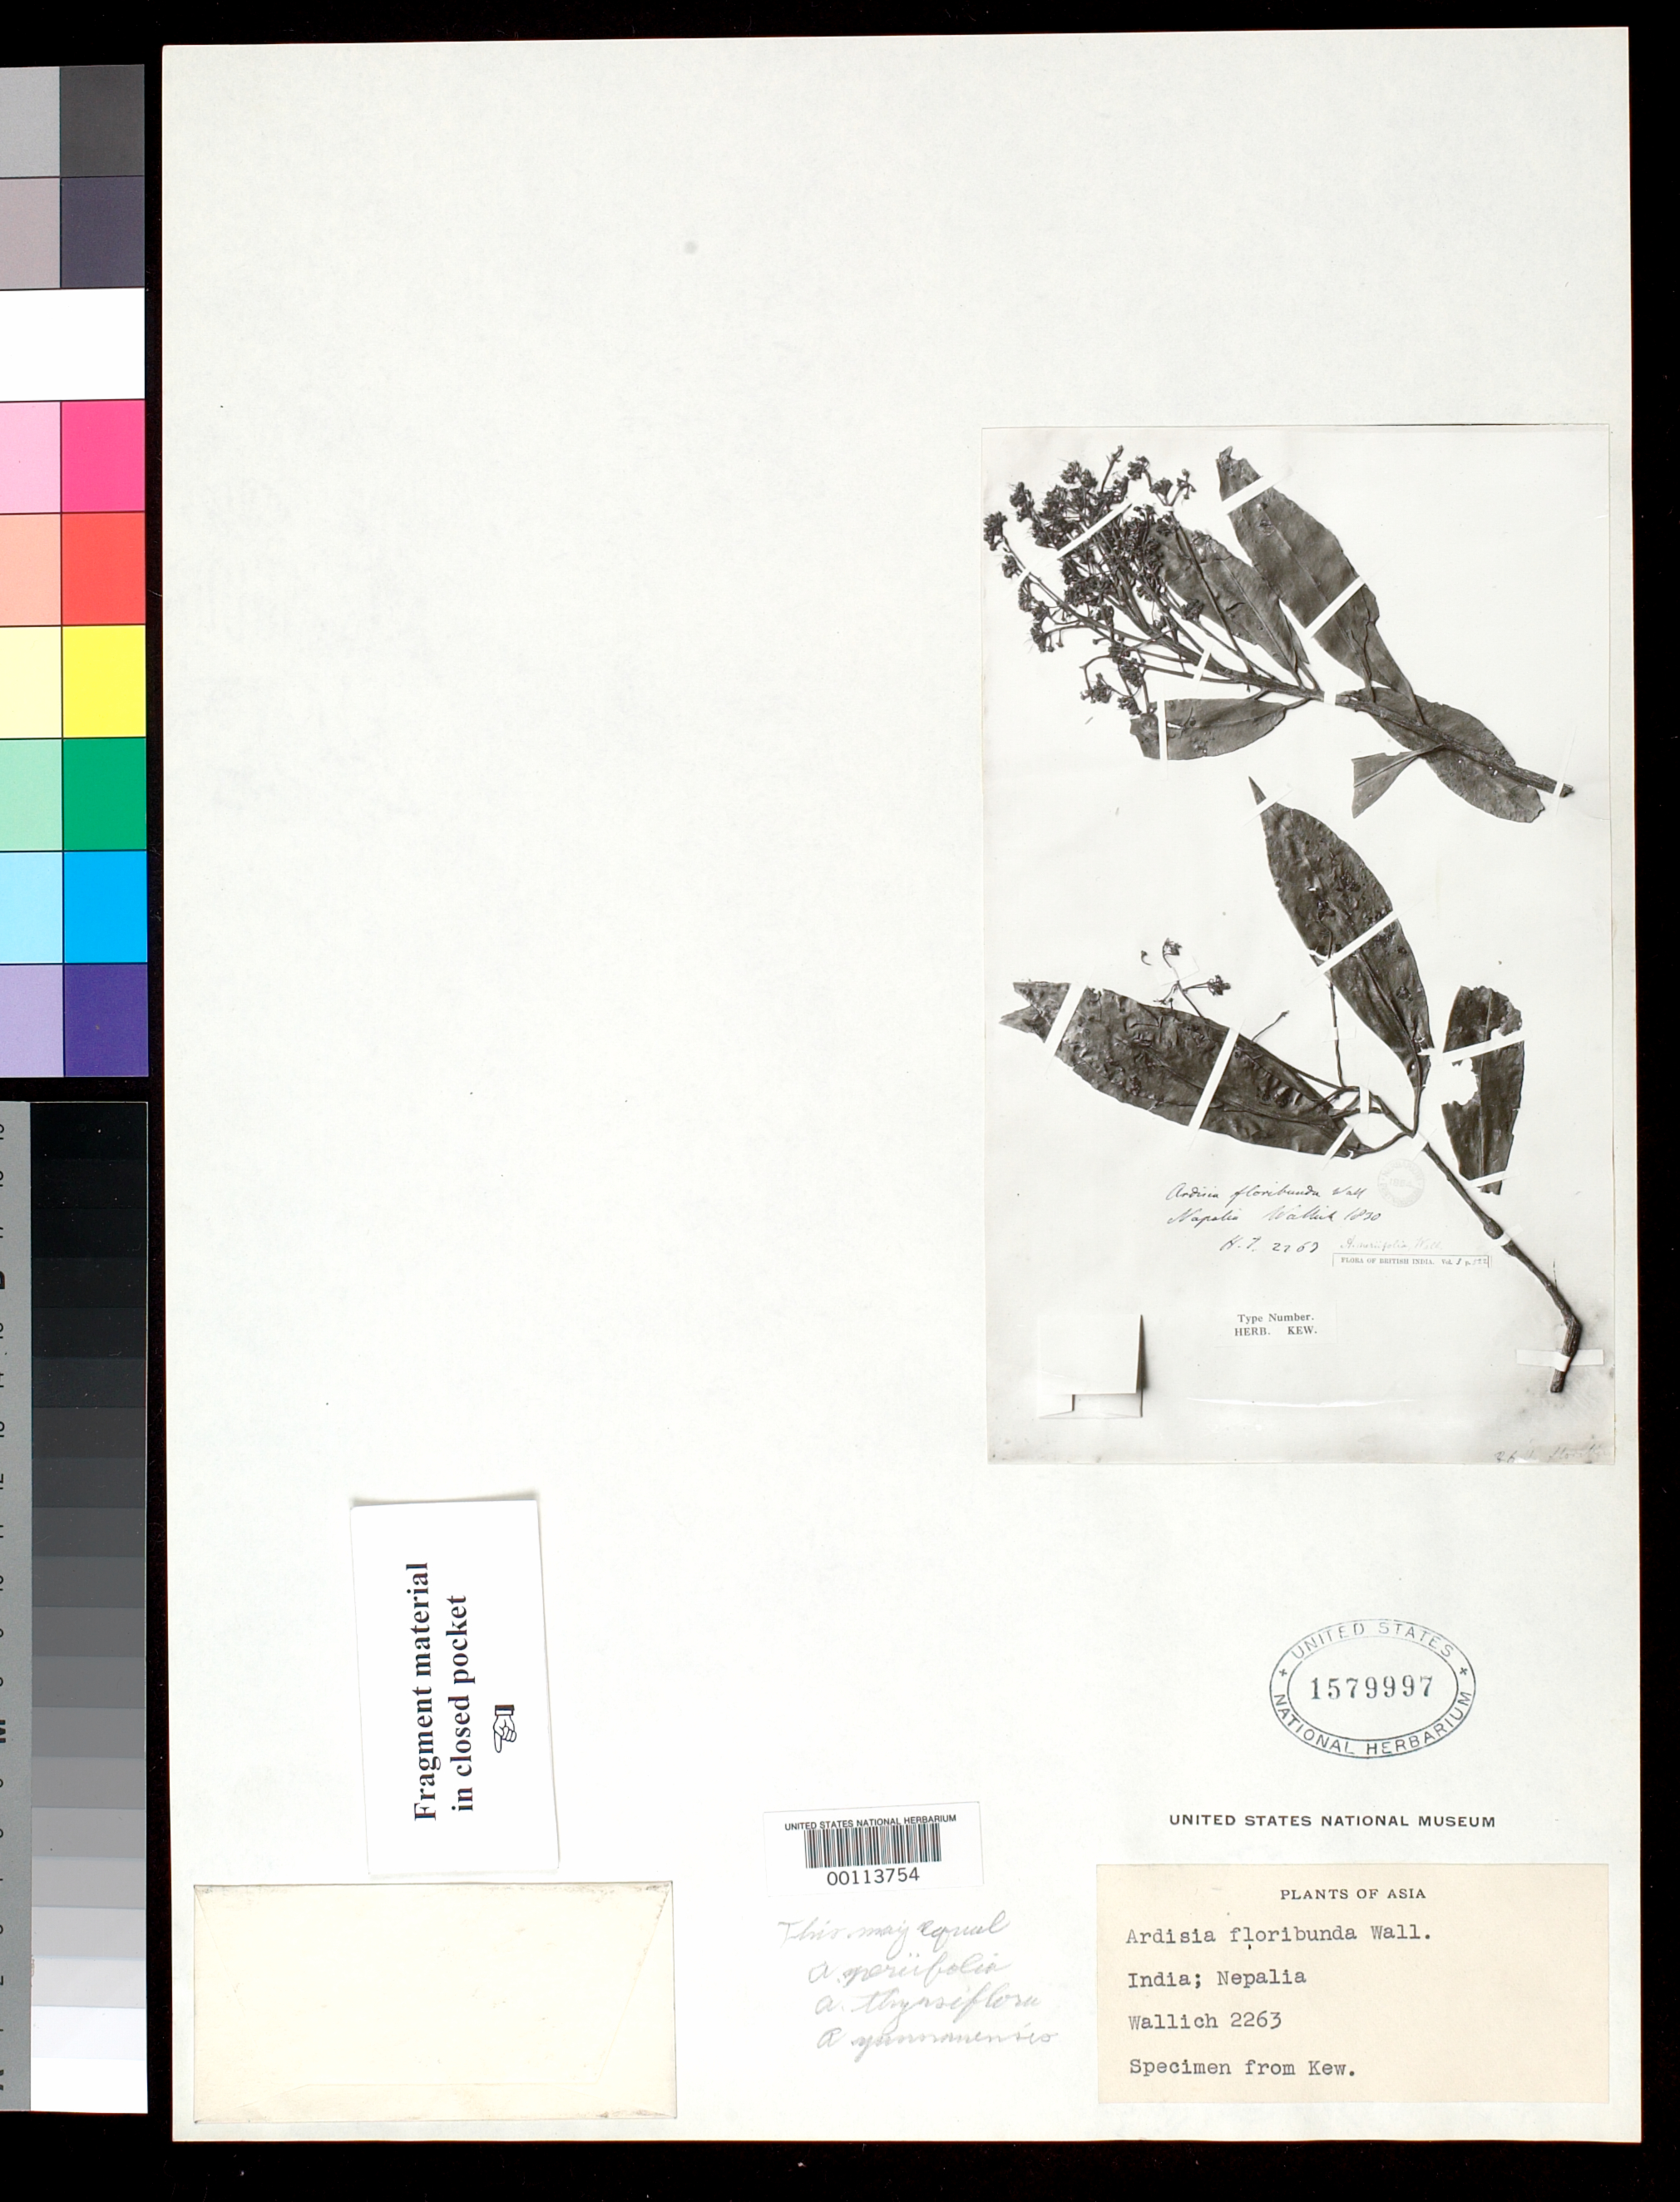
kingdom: Plantae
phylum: Tracheophyta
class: Magnoliopsida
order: Ericales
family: Primulaceae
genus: Ardisia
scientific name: Ardisia floribunda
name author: Wall. in Roxb.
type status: Type Collection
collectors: N. Wallich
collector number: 2263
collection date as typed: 1820 to -- --- 1822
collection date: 1820/1822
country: India / Nepal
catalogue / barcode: US 1579997